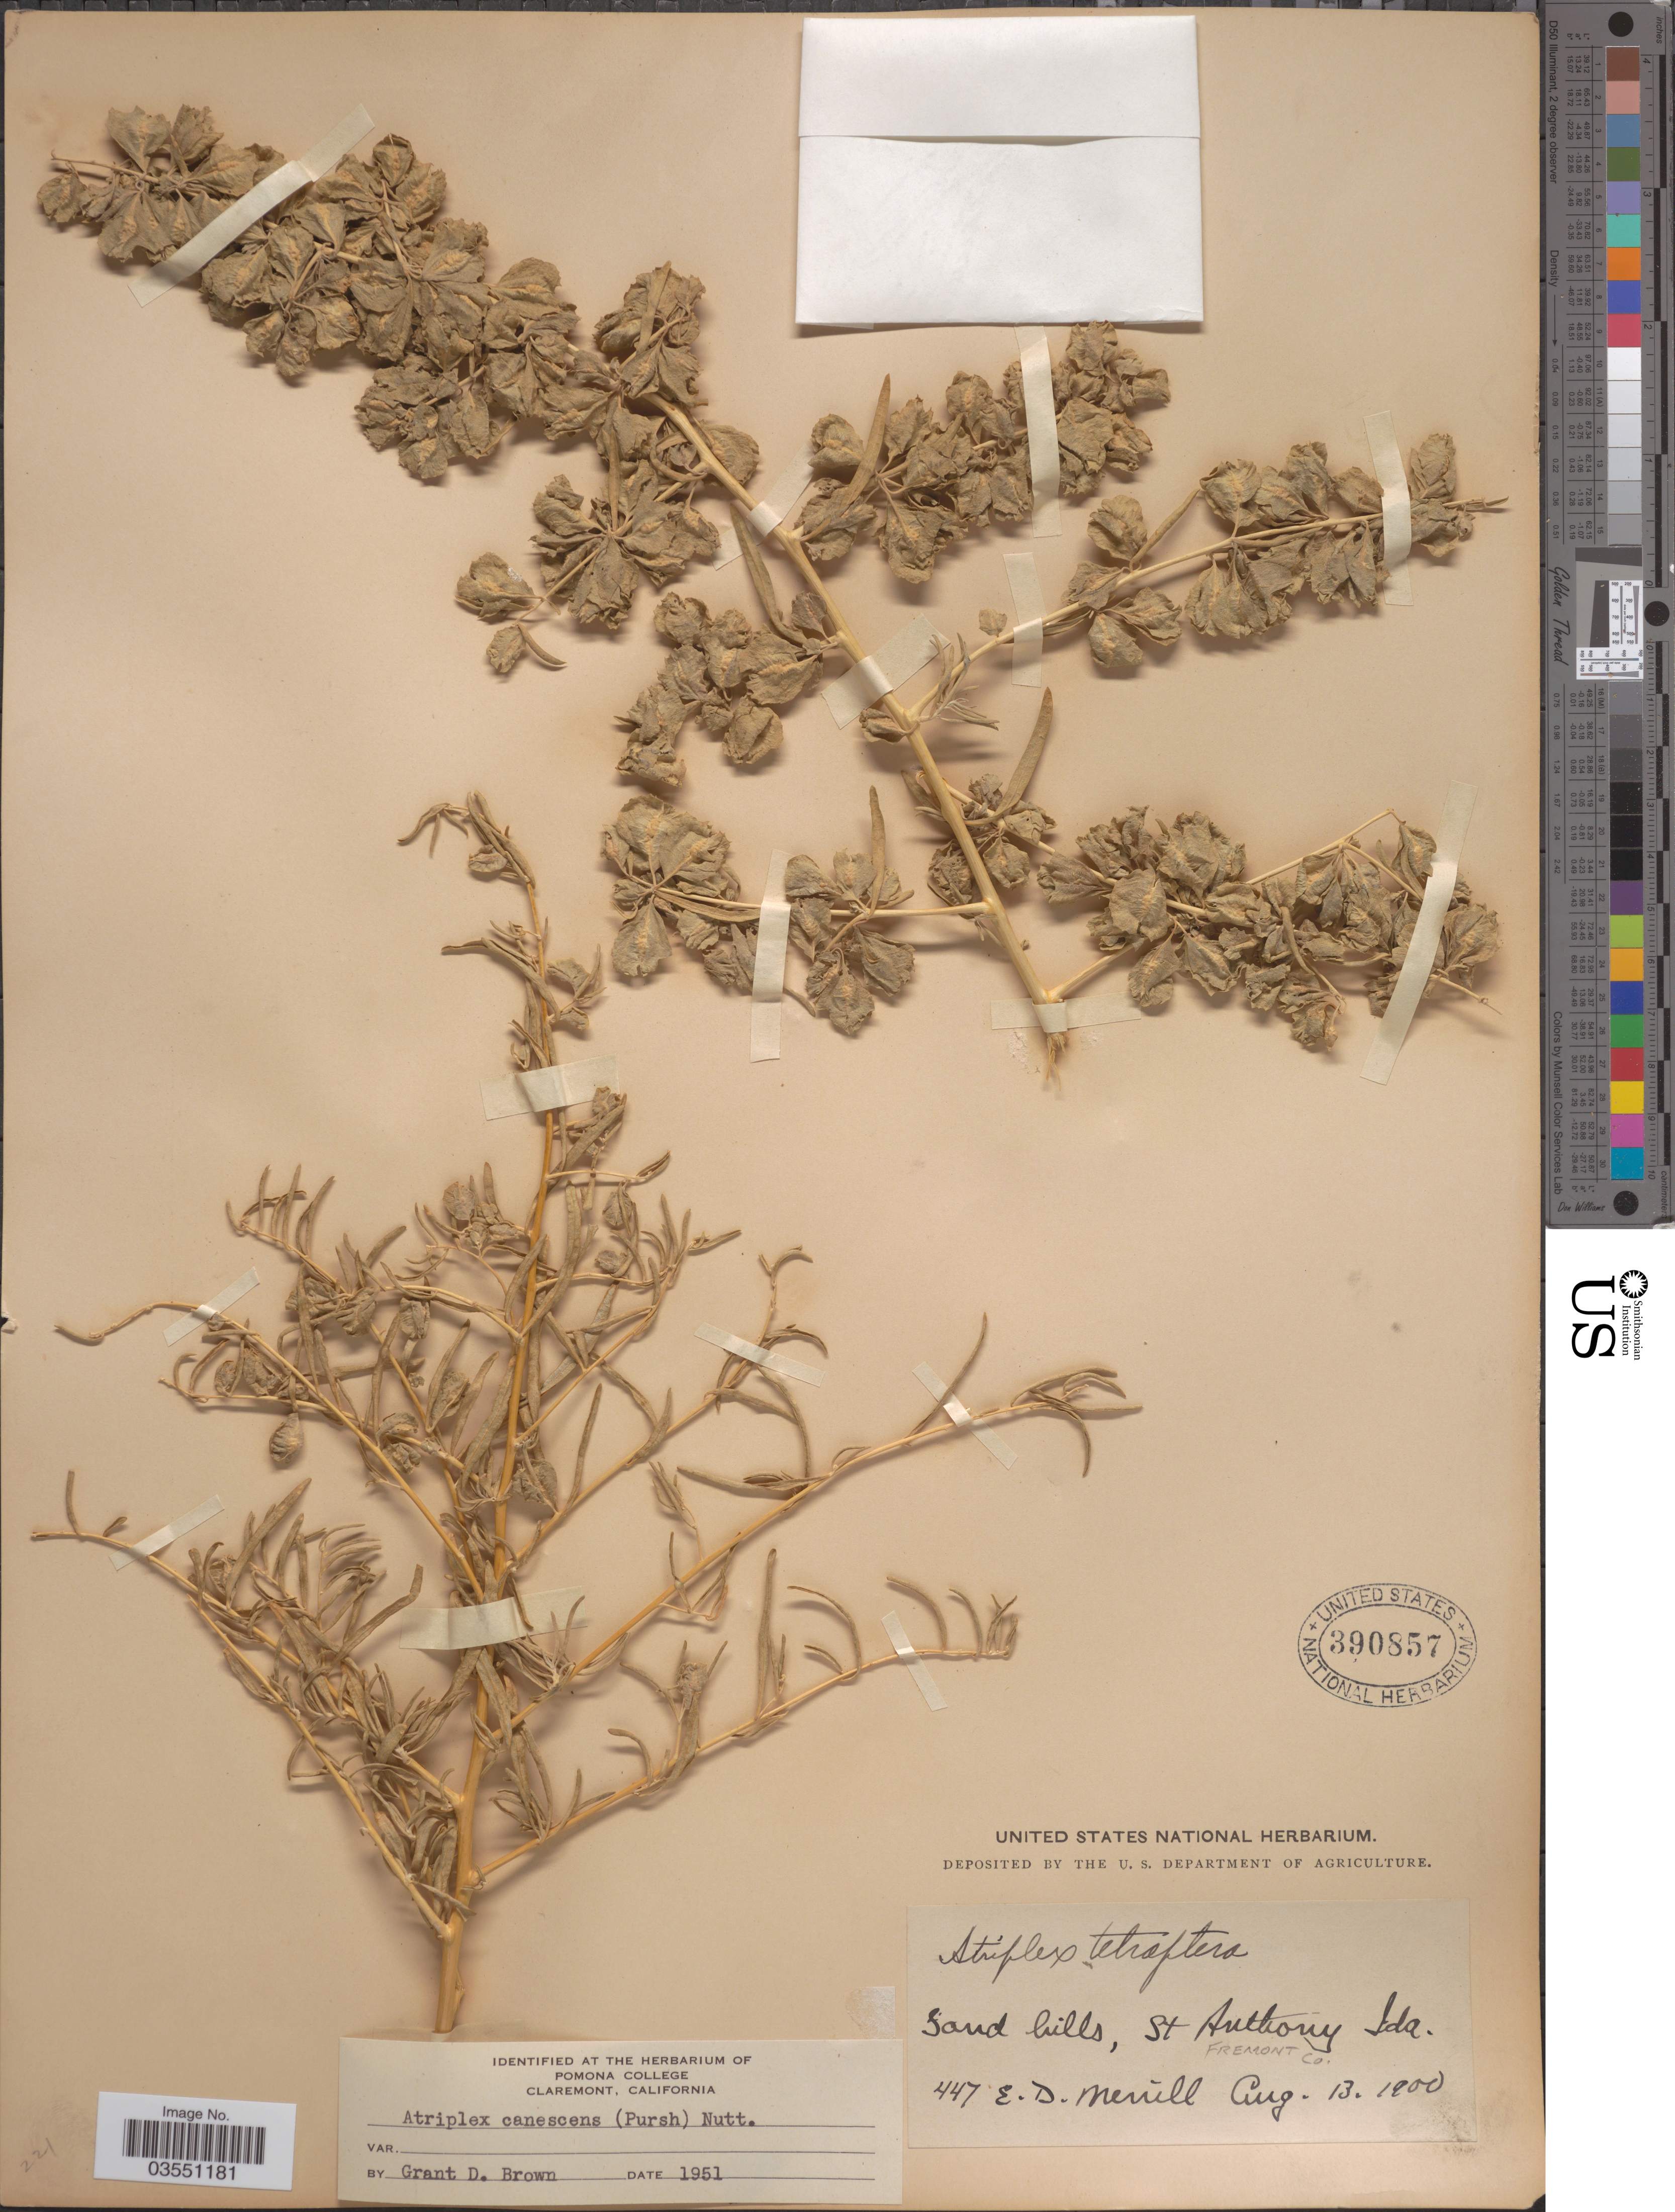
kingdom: Plantae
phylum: Tracheophyta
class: Magnoliopsida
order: Caryophyllales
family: Amaranthaceae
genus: Atriplex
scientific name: Atriplex canescens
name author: (Pursh) Nutt.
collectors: E. D. Merrill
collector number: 447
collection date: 1900-08-13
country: United States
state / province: Idaho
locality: Sand hills, St Anthony. Fremont Co.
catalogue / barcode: US 390857